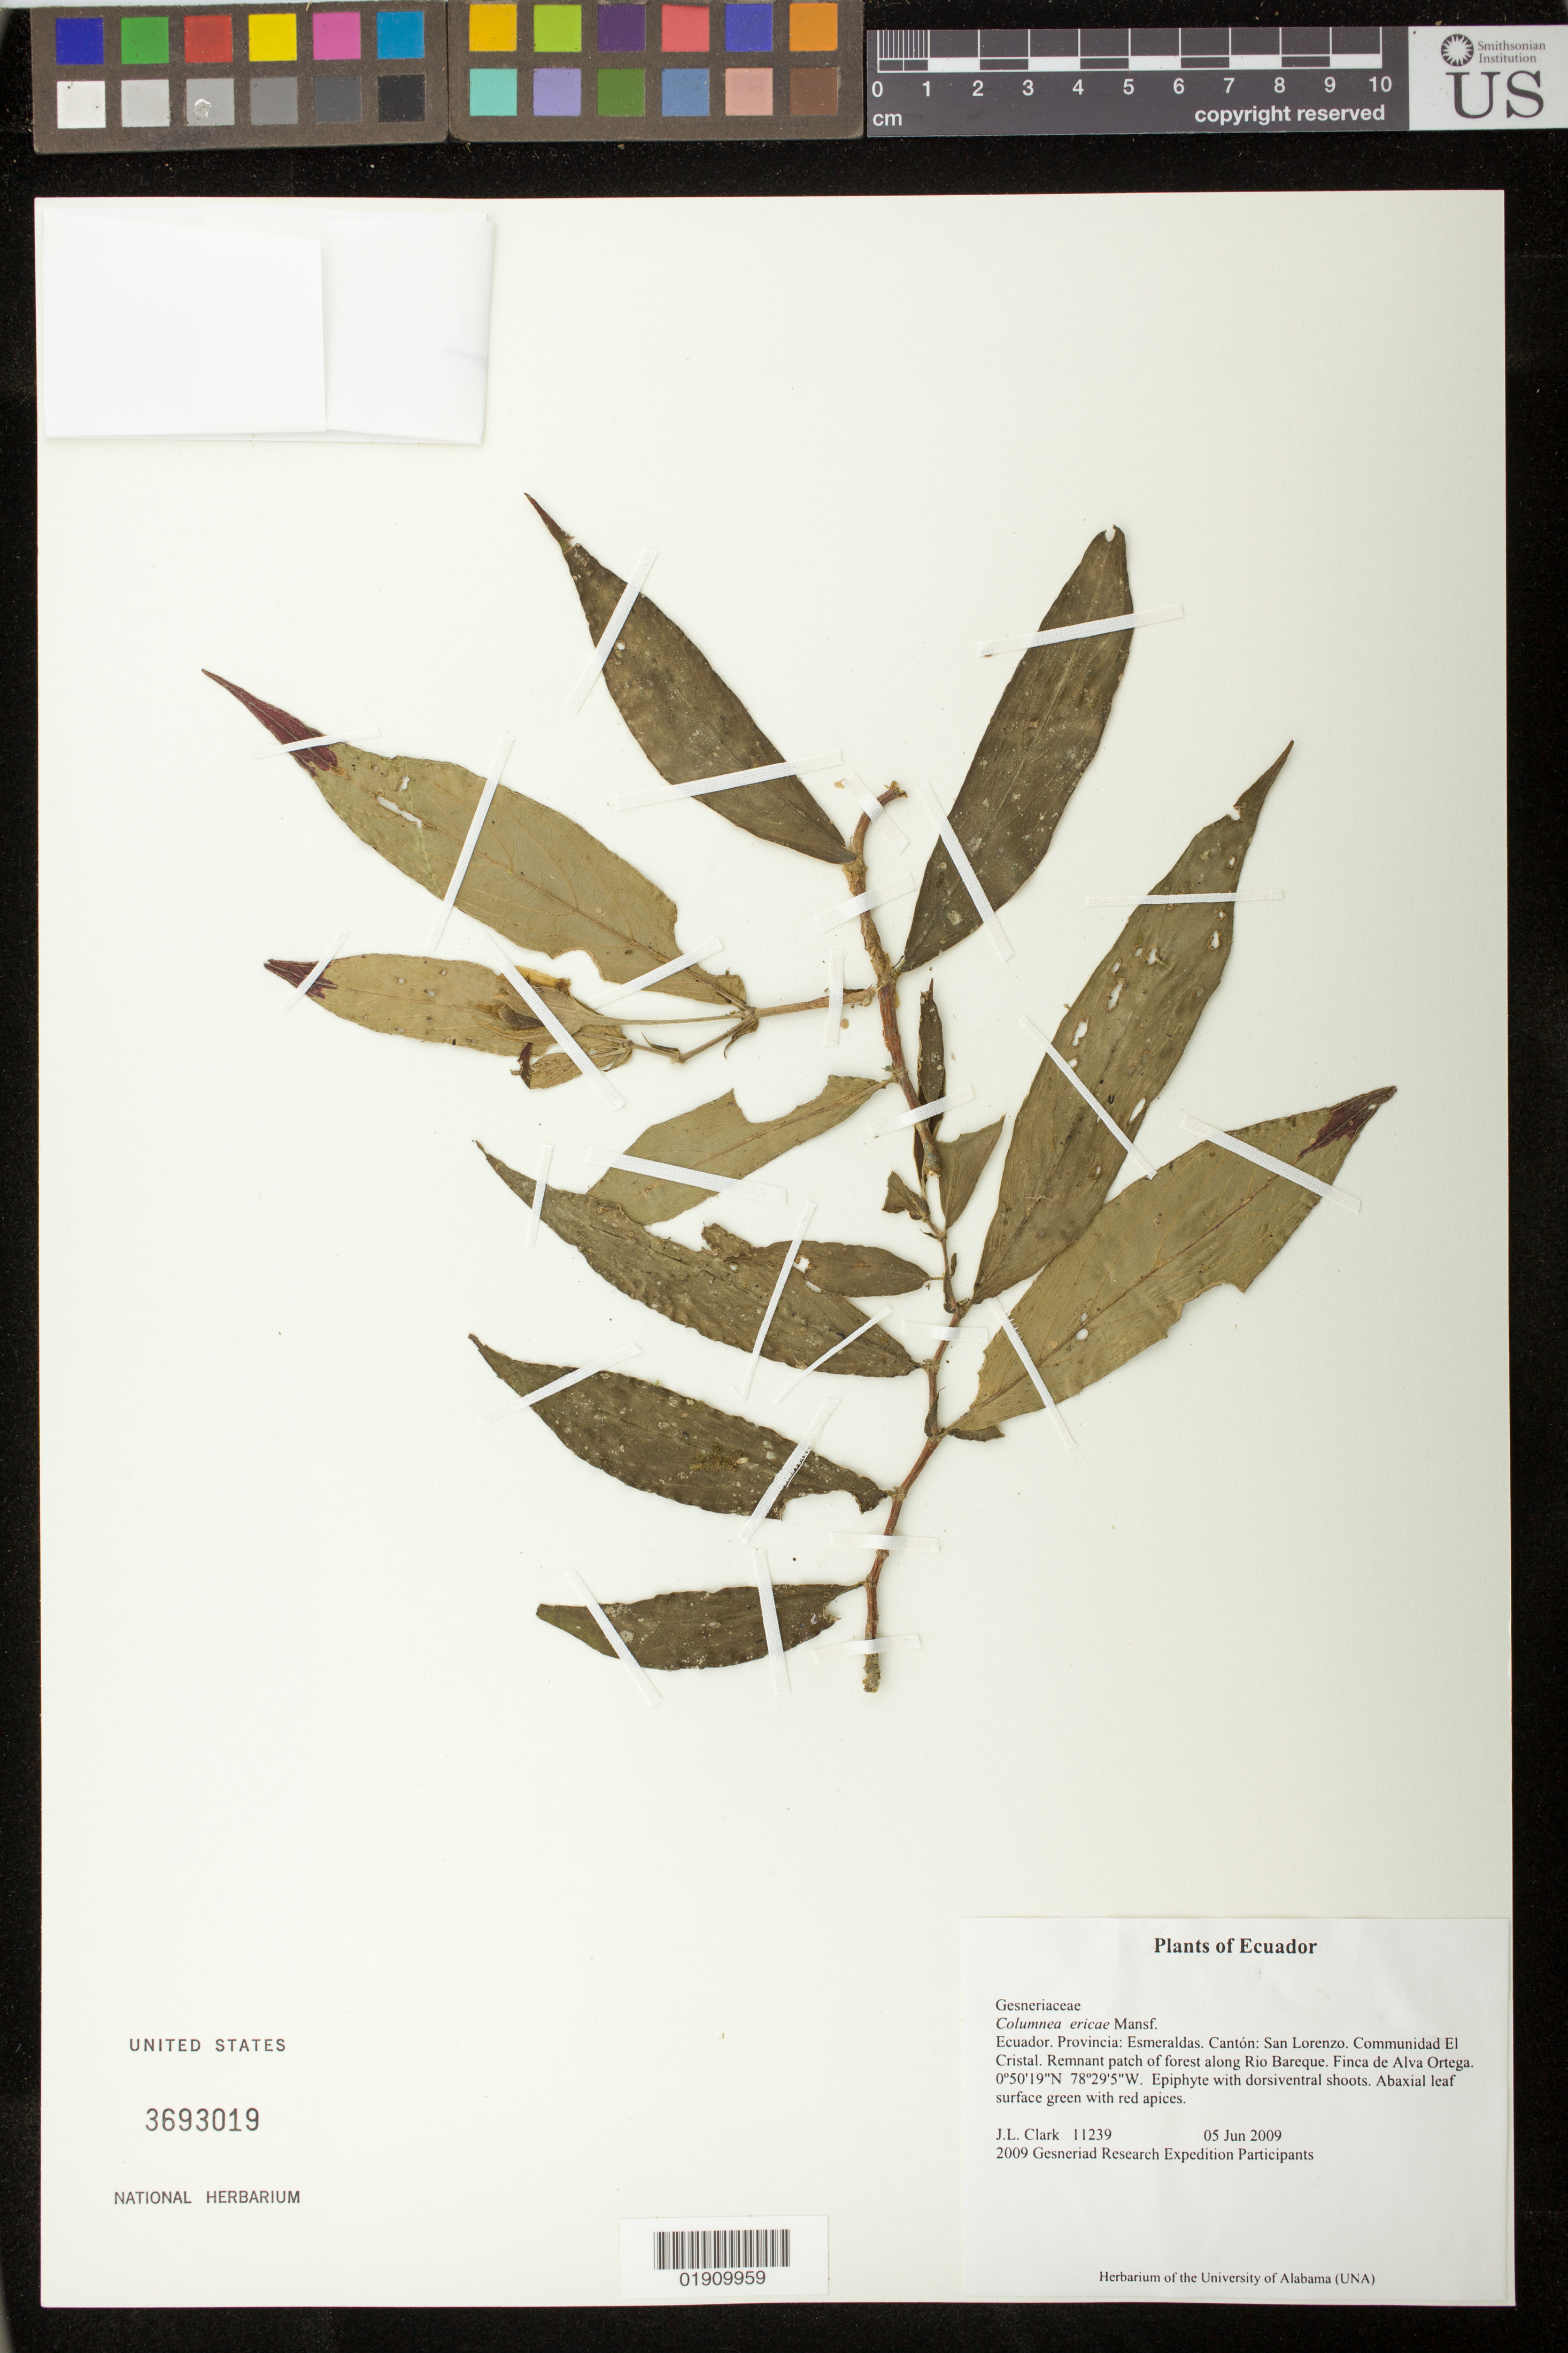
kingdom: Plantae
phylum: Tracheophyta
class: Magnoliopsida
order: Lamiales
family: Gesneriaceae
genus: Columnea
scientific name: Columnea ericae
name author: Mansf.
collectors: J. L. Clark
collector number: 11239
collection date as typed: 05 Jun 2009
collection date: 2009-06-05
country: Ecuador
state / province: Esmeraldas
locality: Ecuador. Provincia; Esmeraldas. Canton: San Lorenzo. Communidad El Cristal. Remnant patch of forest along Rio Bareque. Finca de Alva Ortega.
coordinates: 0°50'19"N, 78°29'5"W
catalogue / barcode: US 3693019